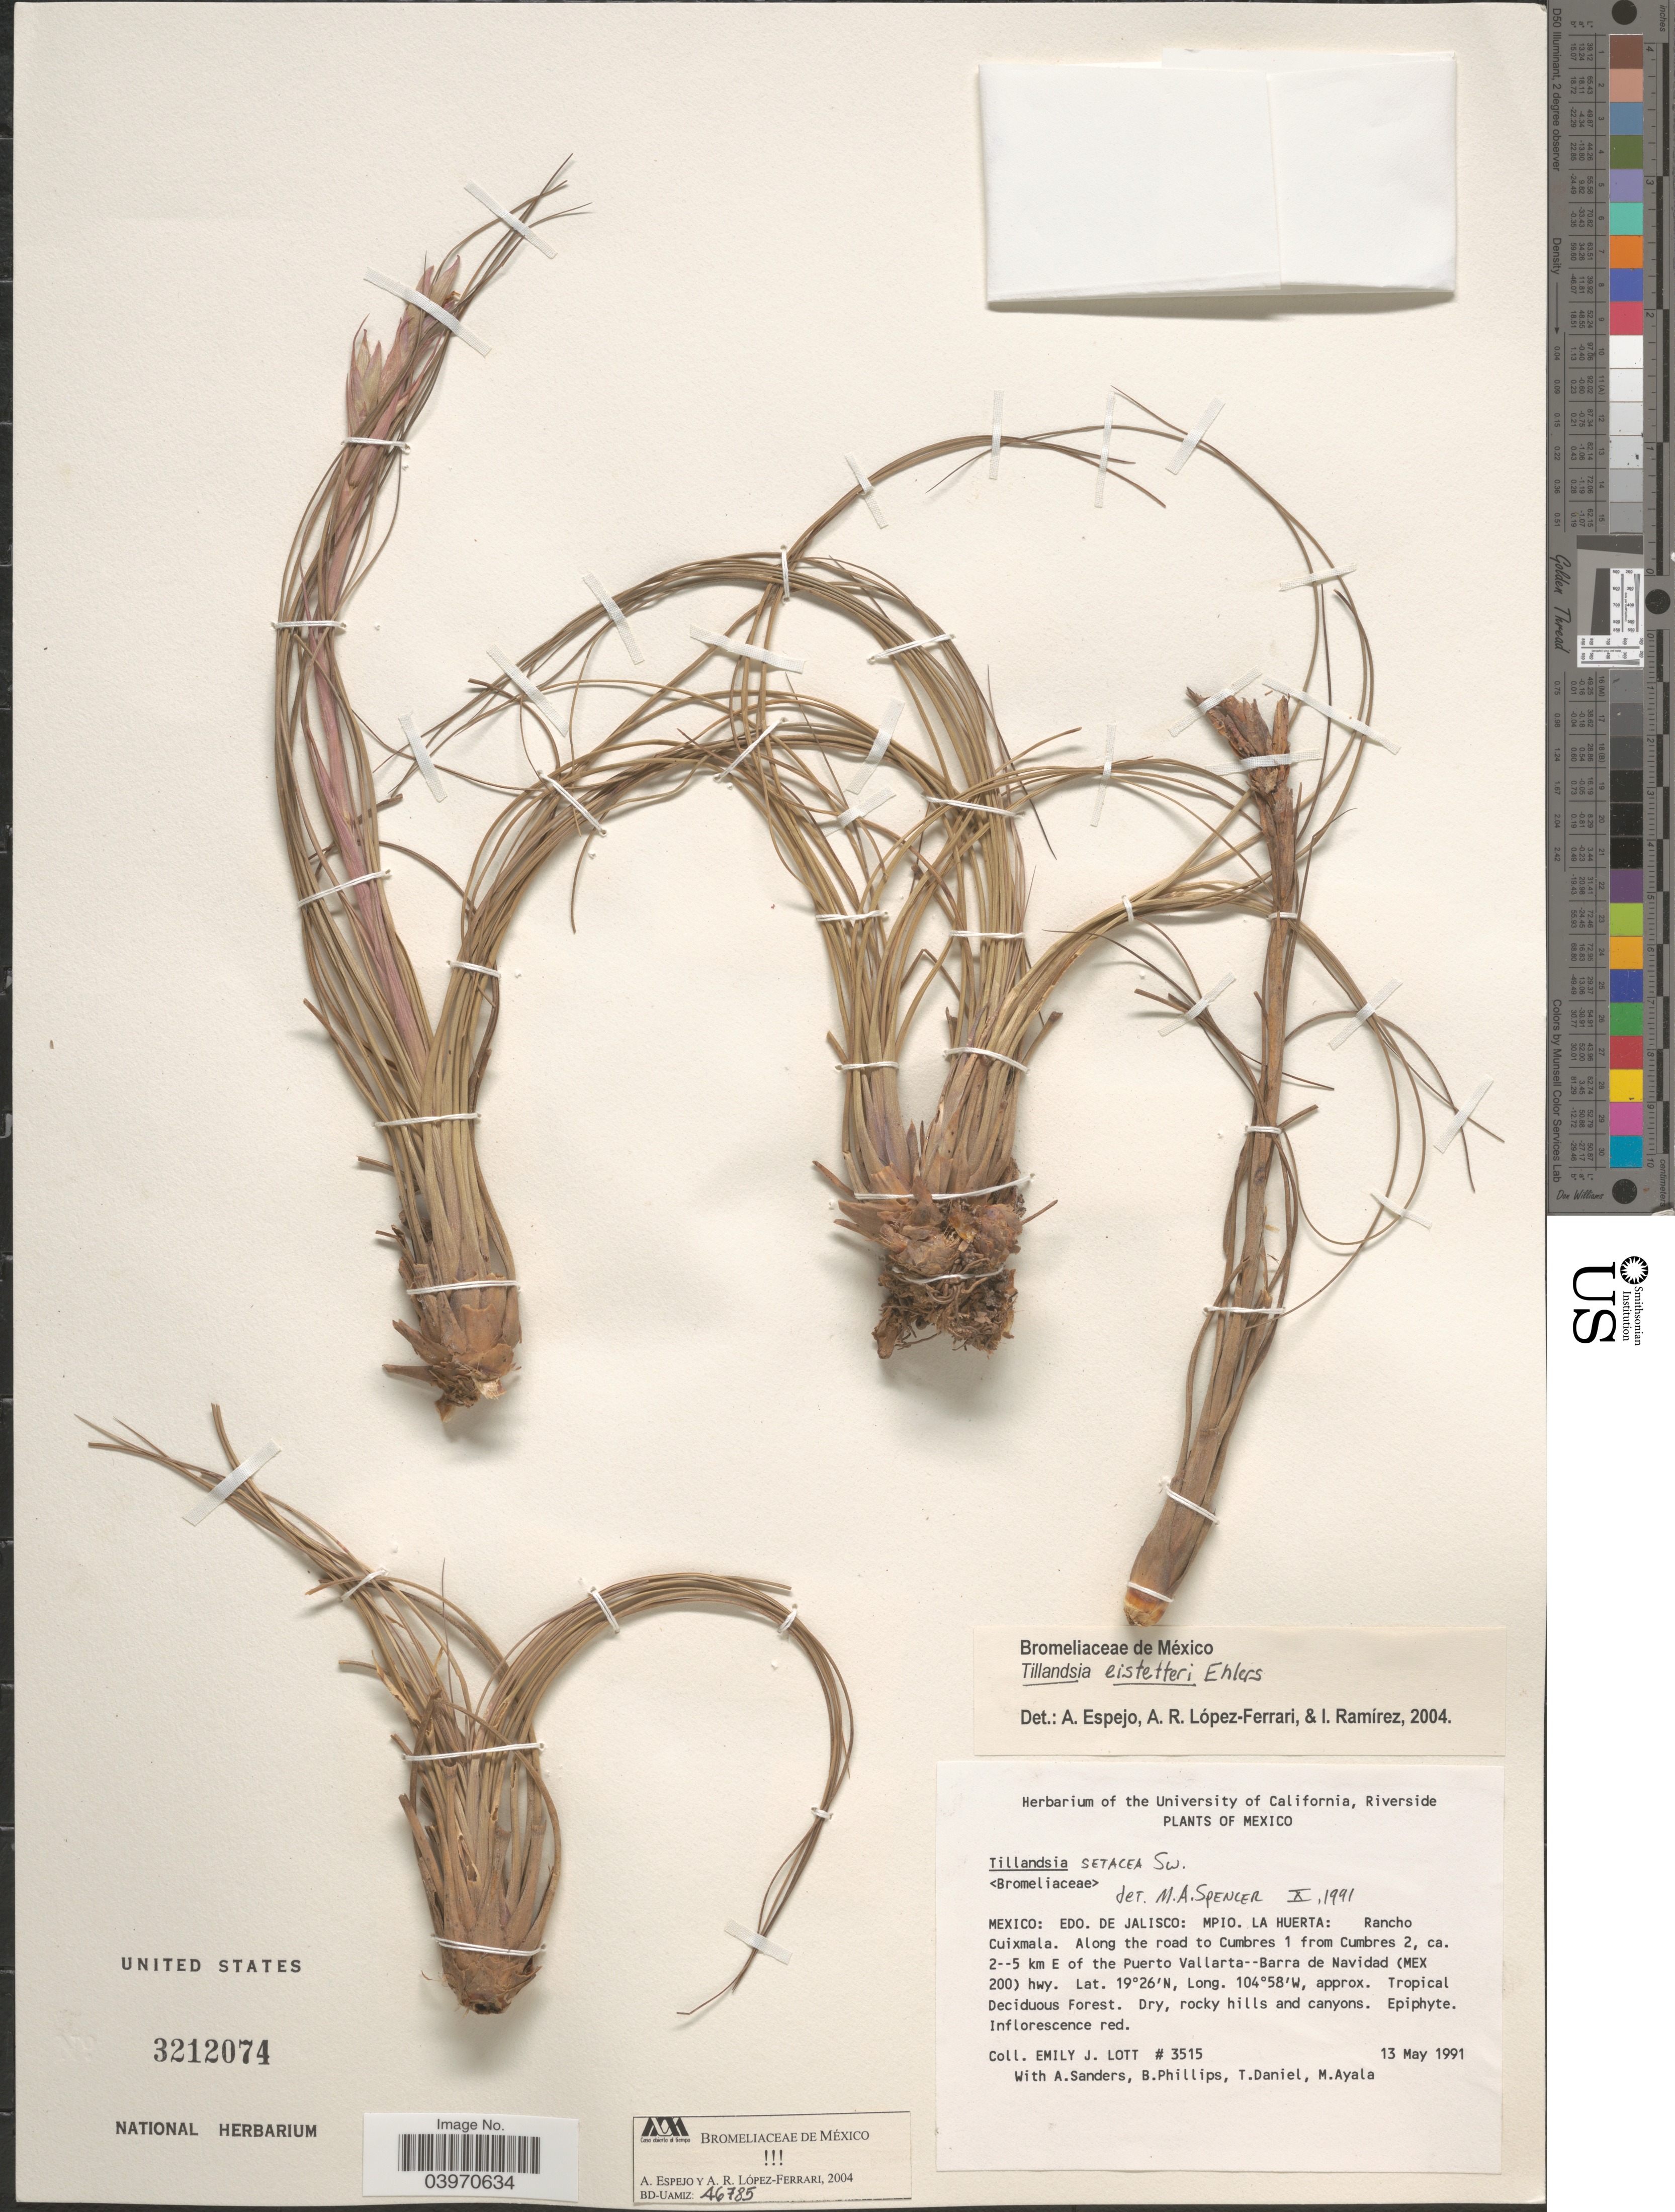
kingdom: Plantae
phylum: Tracheophyta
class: Liliopsida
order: Poales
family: Bromeliaceae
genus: Tillandsia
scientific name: Tillandsia eistetteri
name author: Ehlers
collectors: E. J. Lott, A. Sanders, Phillips, B., T. Daniel & M. G. Ayala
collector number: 3515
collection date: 1991-05-13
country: Mexico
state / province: Jalisco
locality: Edo. de Jalisco: Mpio. La Huerta: Rancho Cuixmala. Along the road to Cumbres 1 from Cumbres 2, ca. 2--5 km E of the Puerto Vallarta--Barra de Navidad (MEX 200) hwy. Tropical Deciduous Forest.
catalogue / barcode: US 3212074